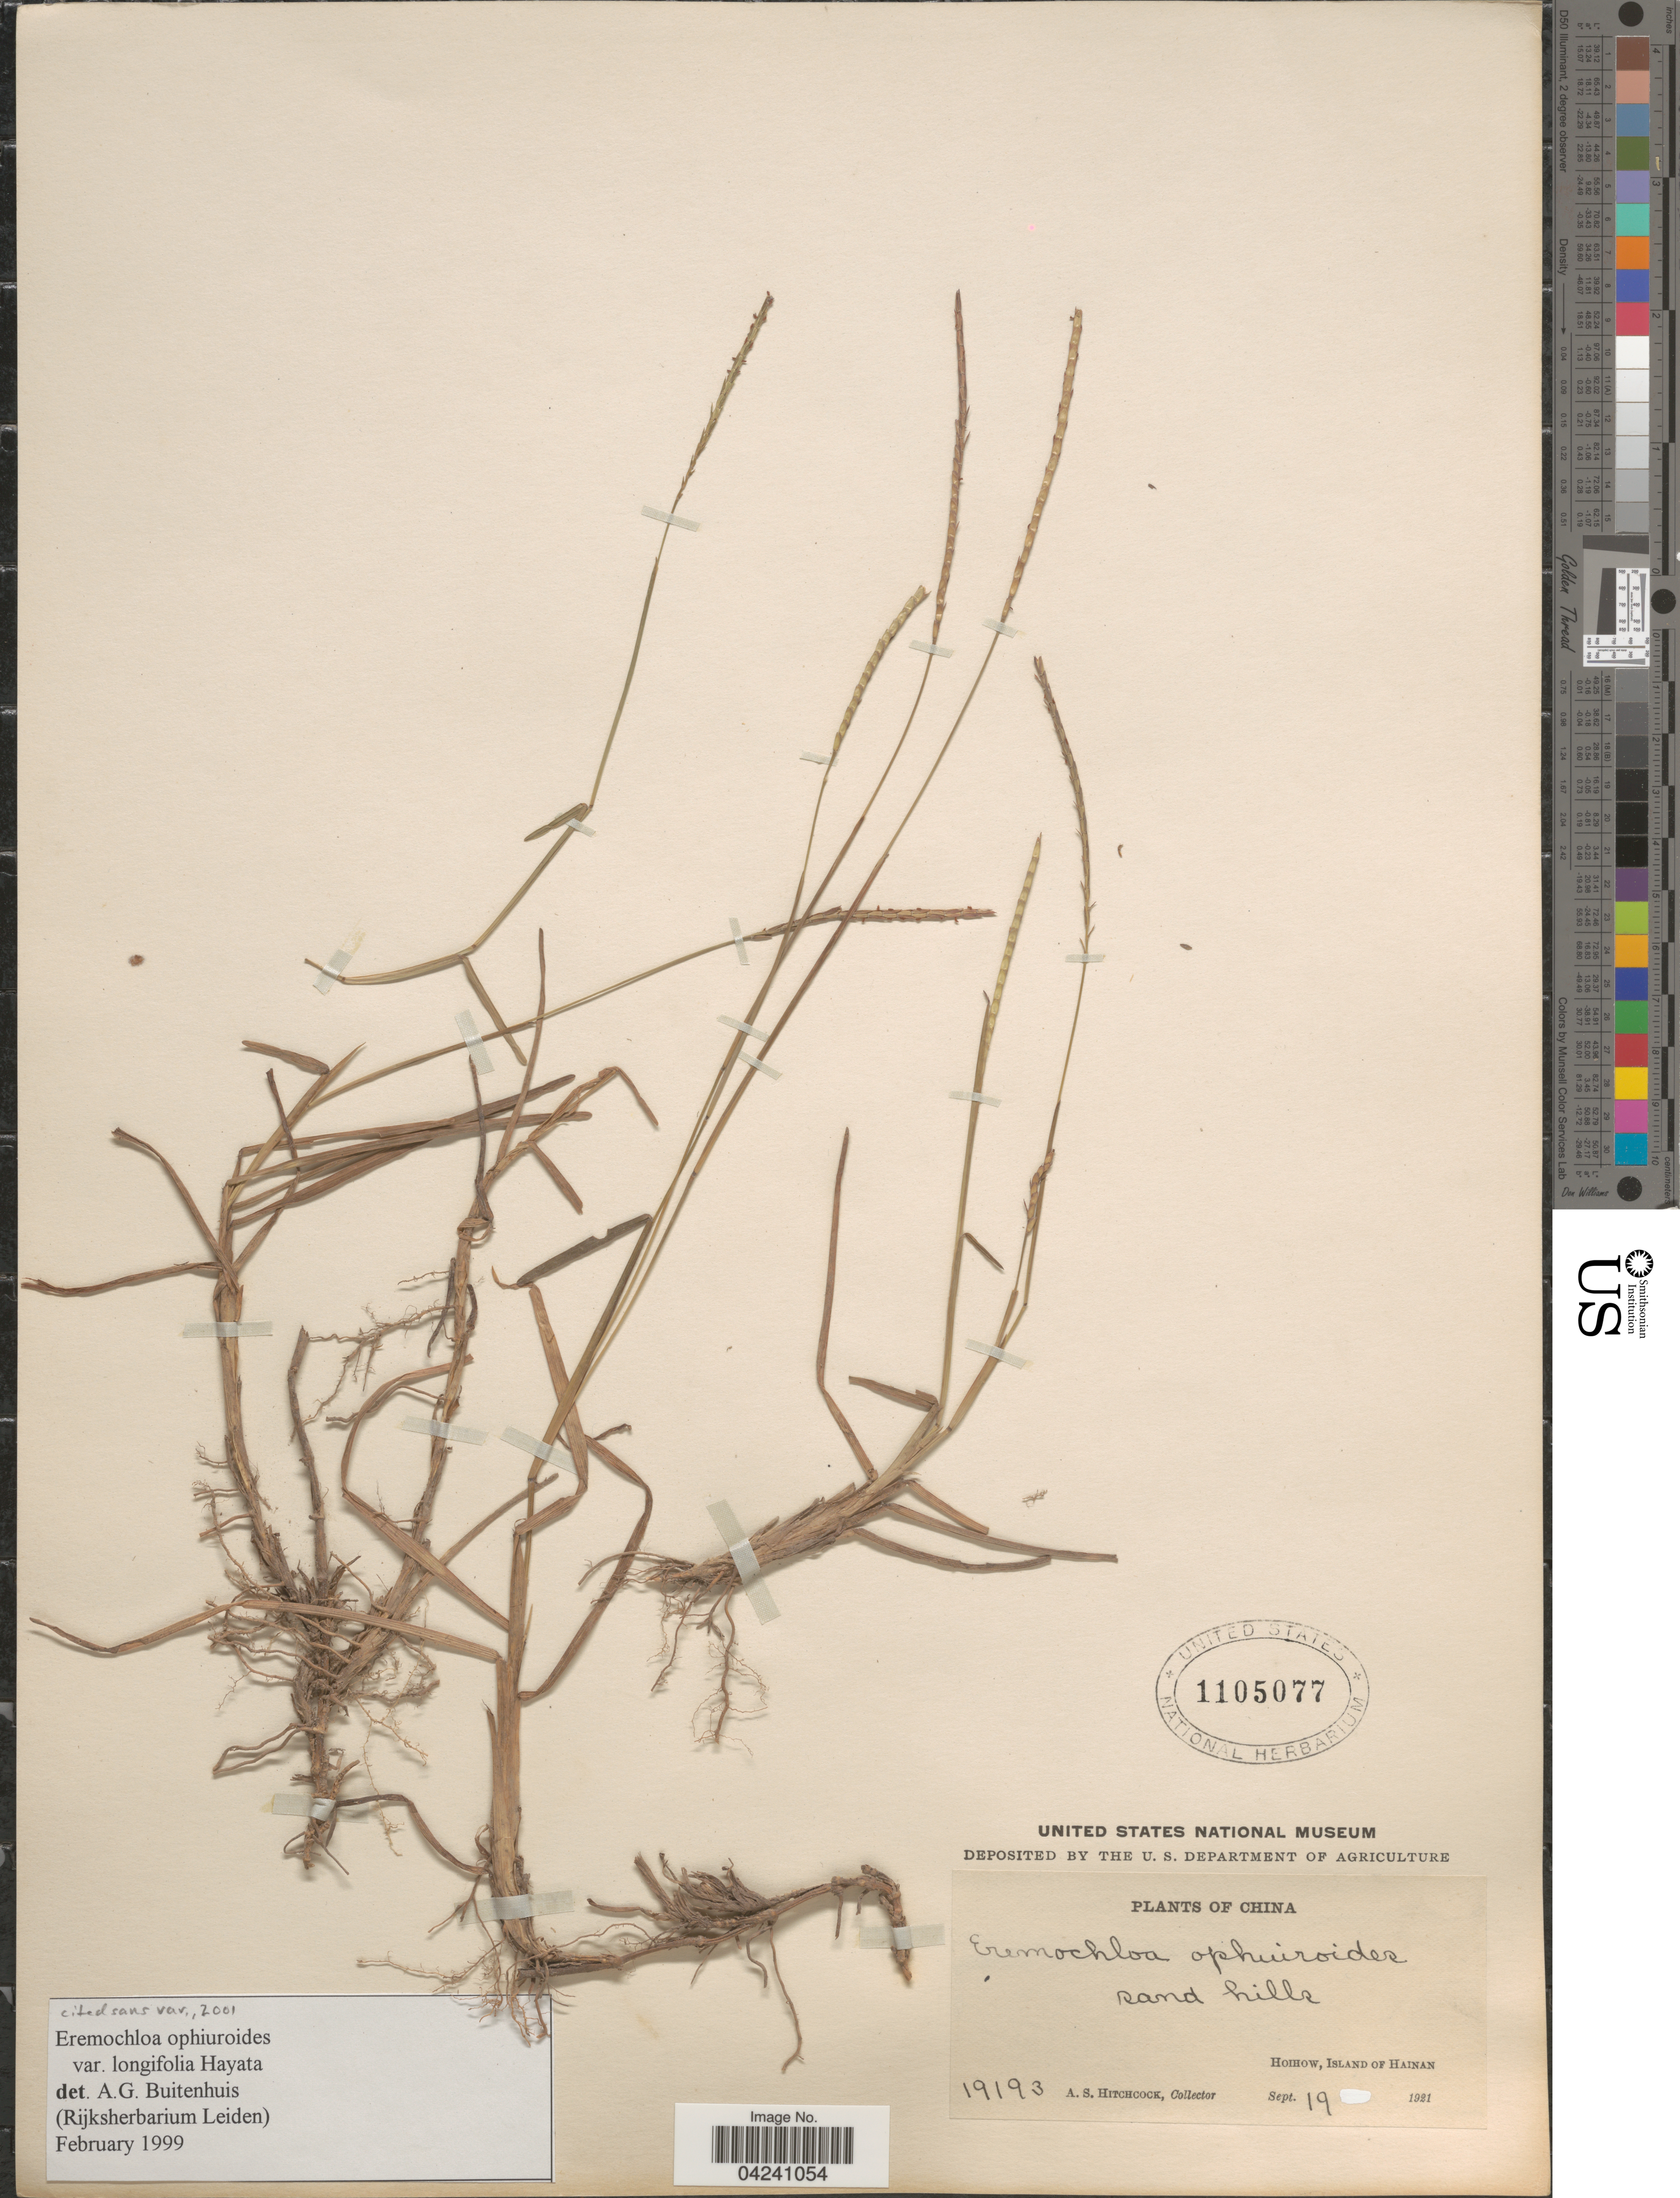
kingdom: Plantae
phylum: Tracheophyta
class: Liliopsida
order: Poales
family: Poaceae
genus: Eremochloa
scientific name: Eremochloa ophiuroides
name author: (Munro) Hack.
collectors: A. S. Hitchcock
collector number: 19193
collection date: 1921-09-19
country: China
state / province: Hainan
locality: Hoihow, Island of Hainan.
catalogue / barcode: US 1105077